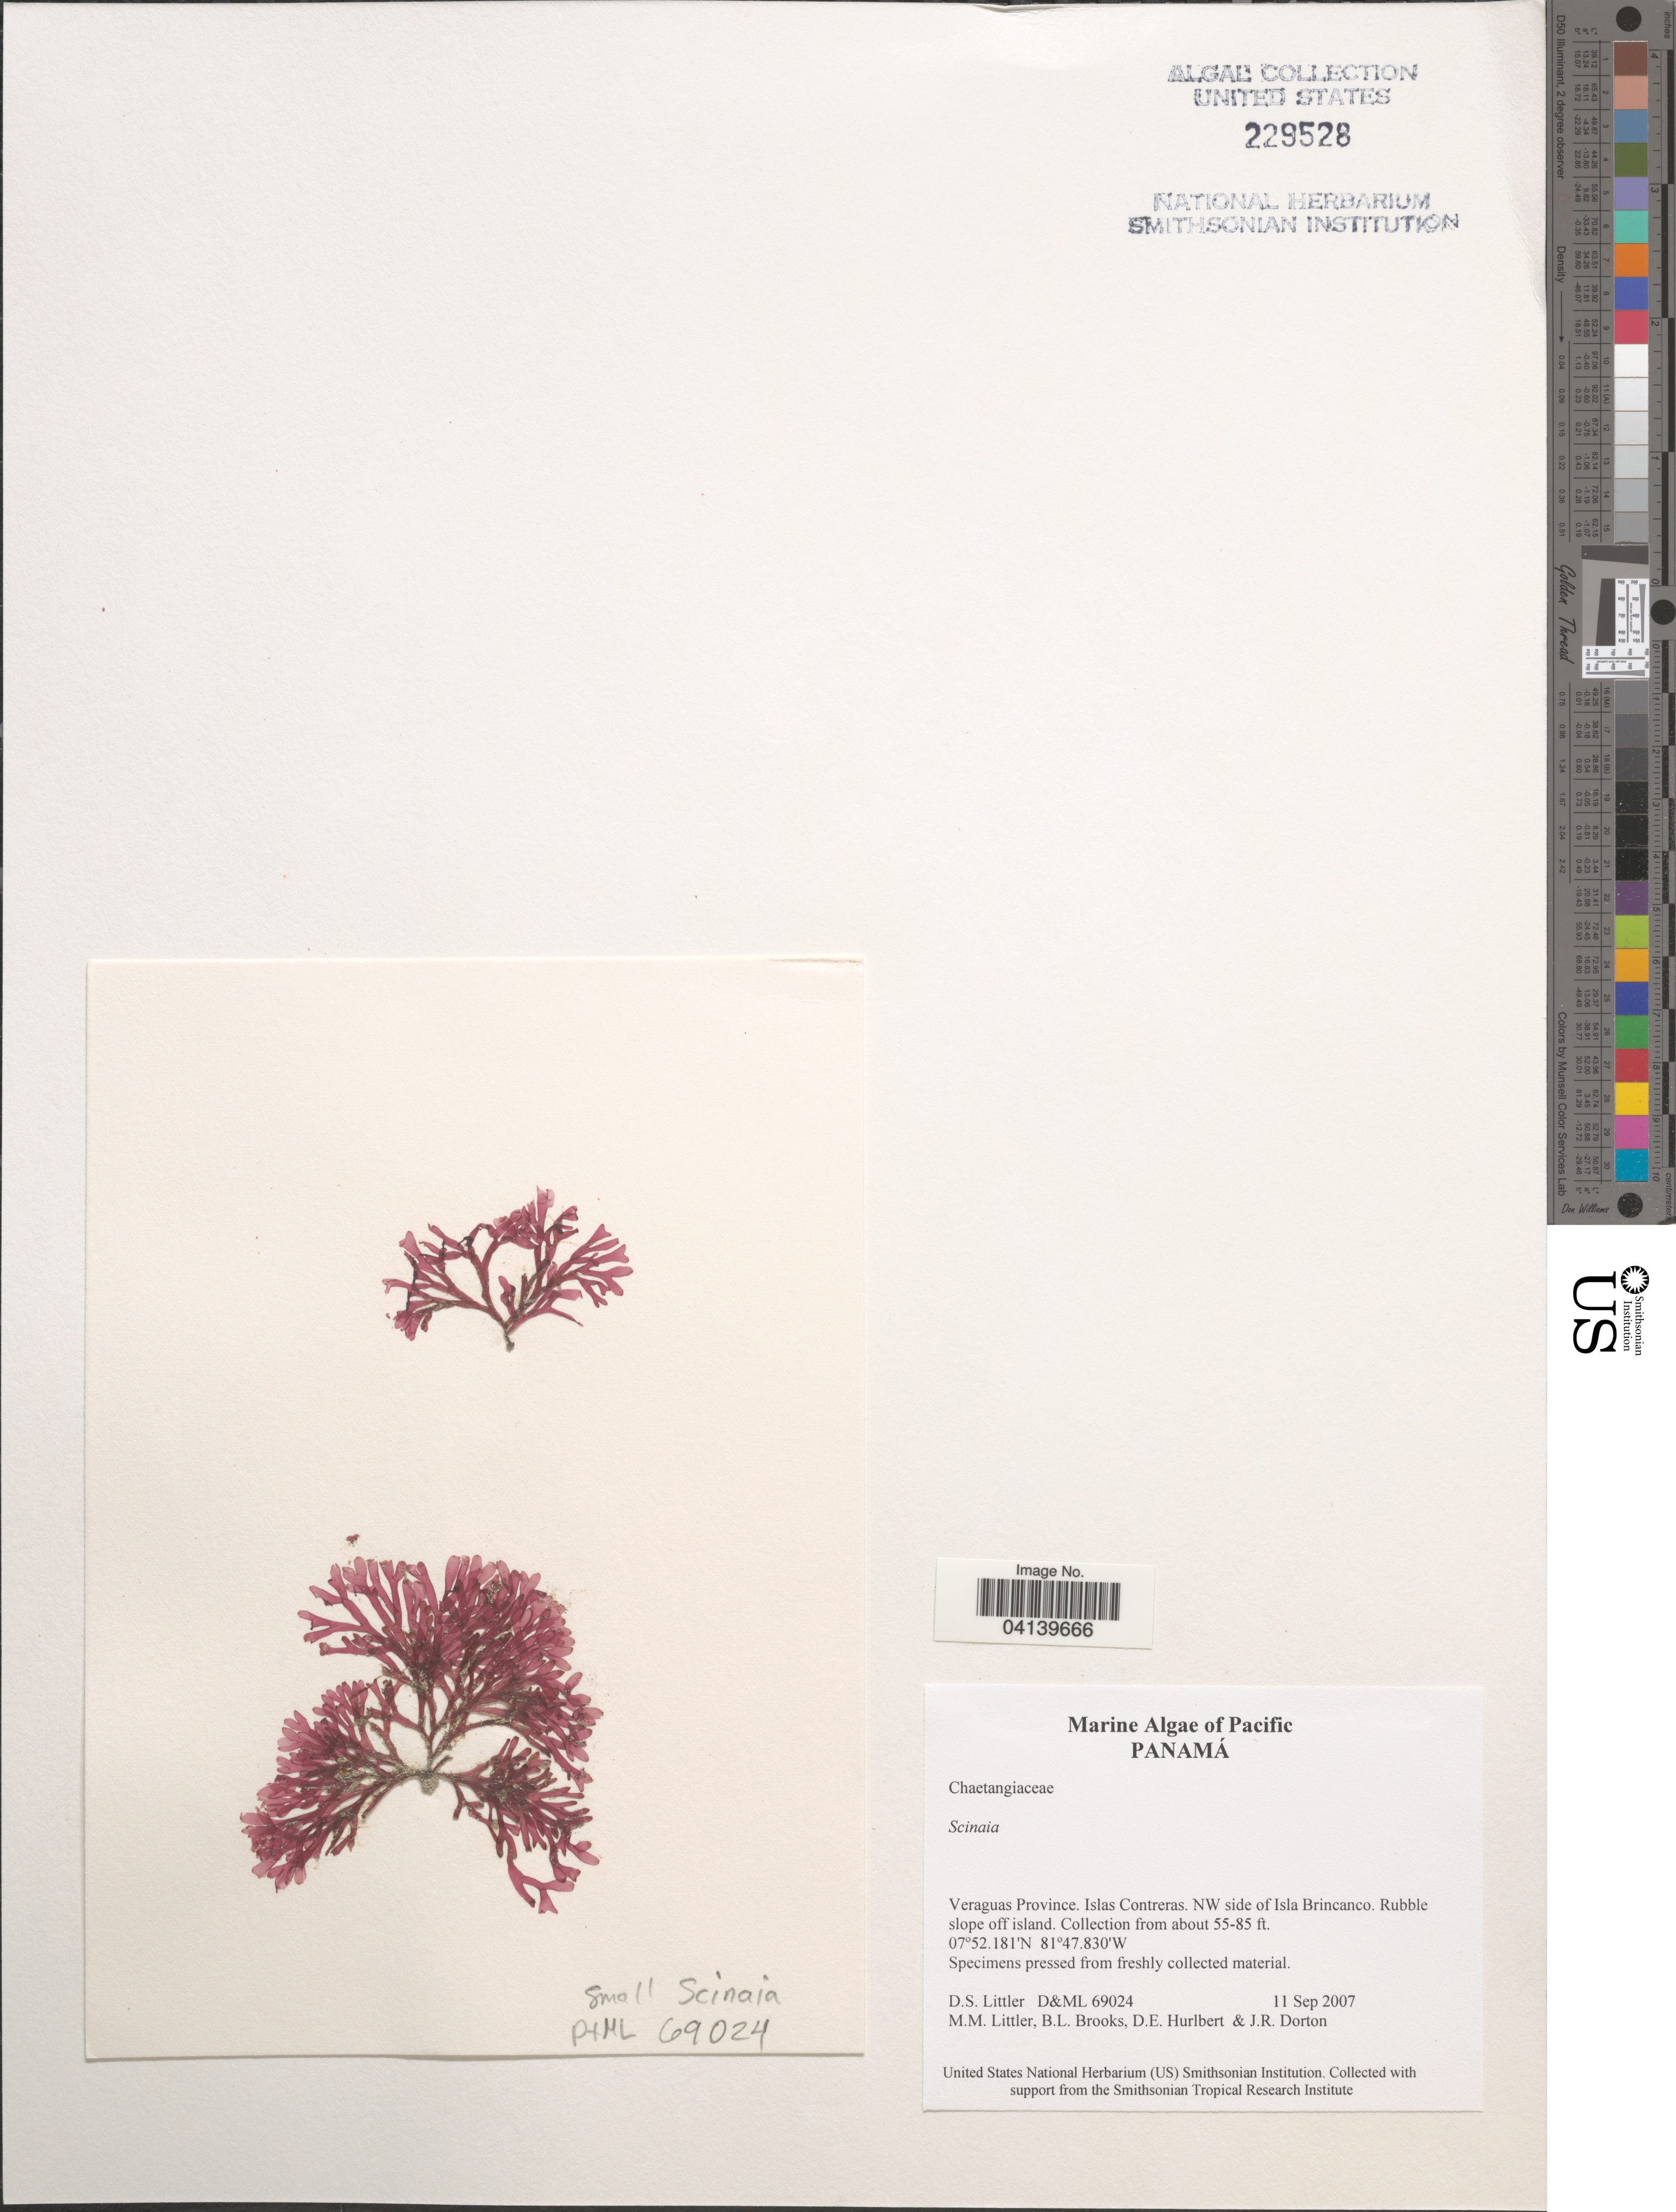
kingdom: Plantae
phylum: Rhodophyta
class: Florideophyceae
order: Nemaliales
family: Scinaiaceae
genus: Scinaia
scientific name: Scinaia sp.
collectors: D. S. Littler, B. Brooks, D. Hurlbert & J. Dorton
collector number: D&ML69024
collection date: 2007-09-11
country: Panama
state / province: Veraguas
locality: Islas Contreras. NW side of Isla Brincanco. Rubble slope off island.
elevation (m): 17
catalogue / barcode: US 229528